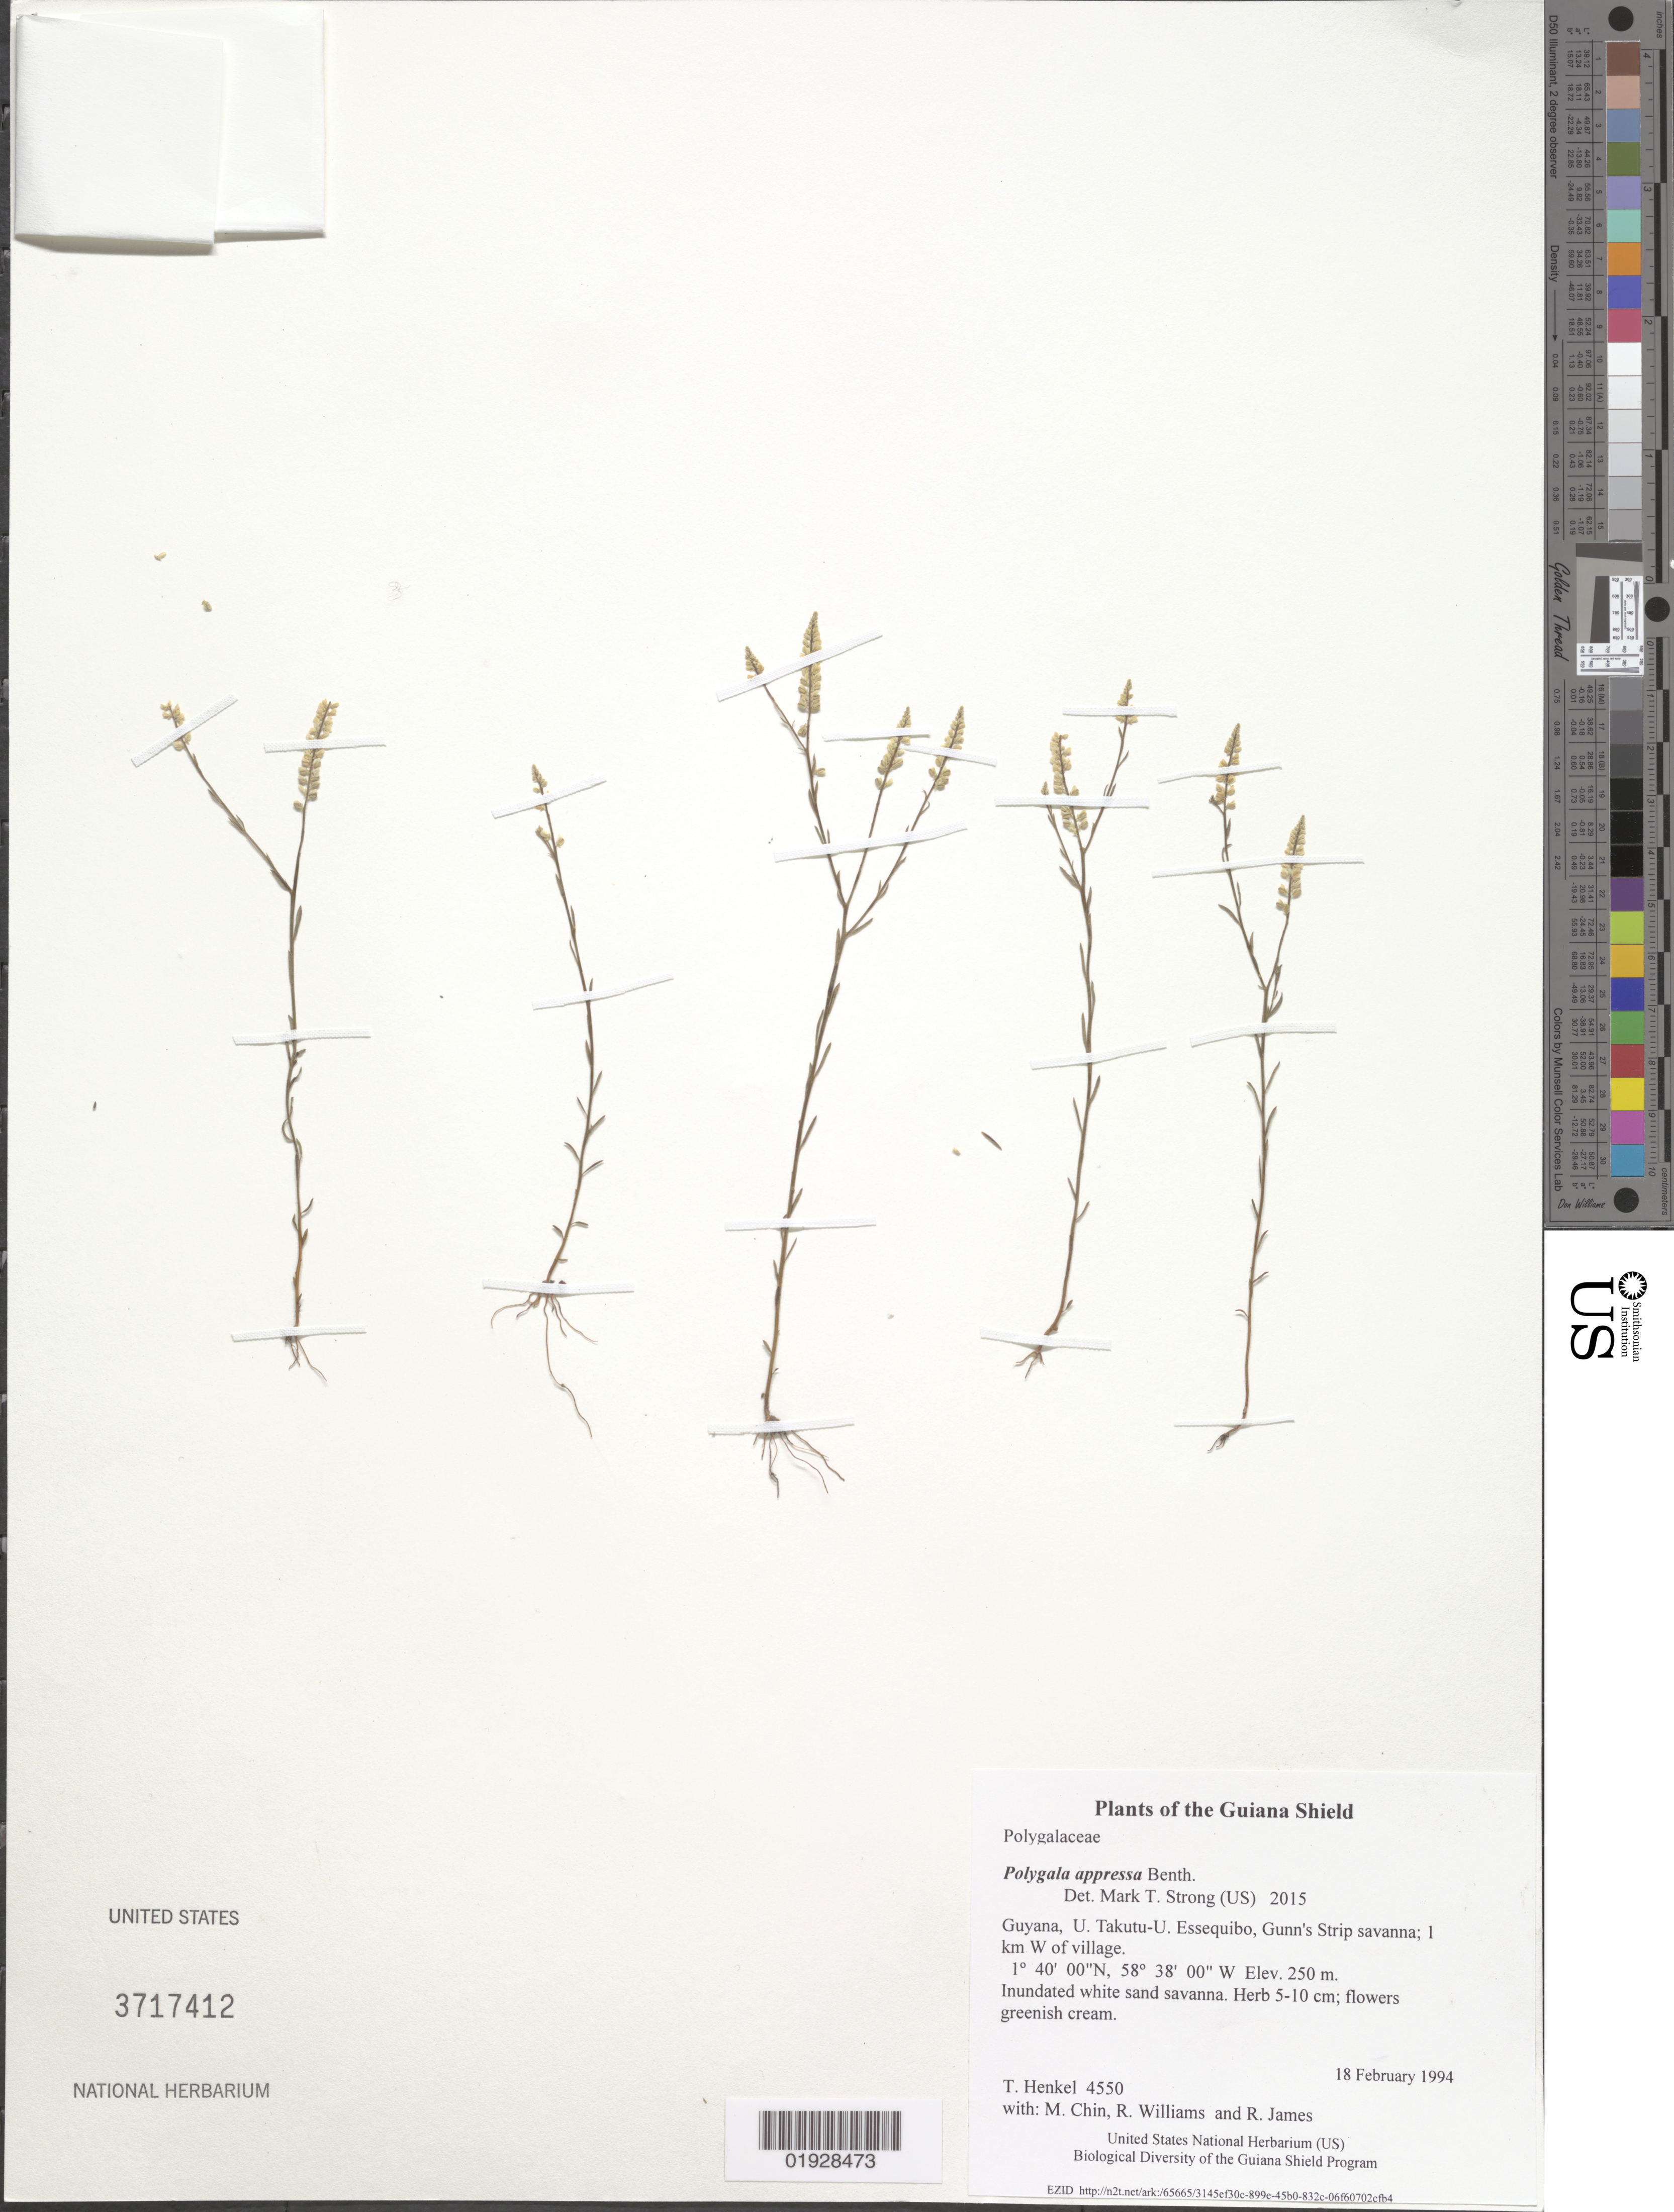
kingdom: Plantae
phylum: Tracheophyta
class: Magnoliopsida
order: Fabales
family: Polygalaceae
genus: Polygala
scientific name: Polygala appressa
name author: Benth.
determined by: Strong, M. T., (US), Smithsonian Institution - National Museum of Natural History (UNITED STATES)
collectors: T. Henkel, M. Chin, R. Williams & R. James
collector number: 4550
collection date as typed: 18 February 1994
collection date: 1994-02-18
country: Guyana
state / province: U. Takutu-U. Essequibo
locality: Gunn's Strip savanna; 1 km W of village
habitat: Inundated white sand savanna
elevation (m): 250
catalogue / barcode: US 3717412